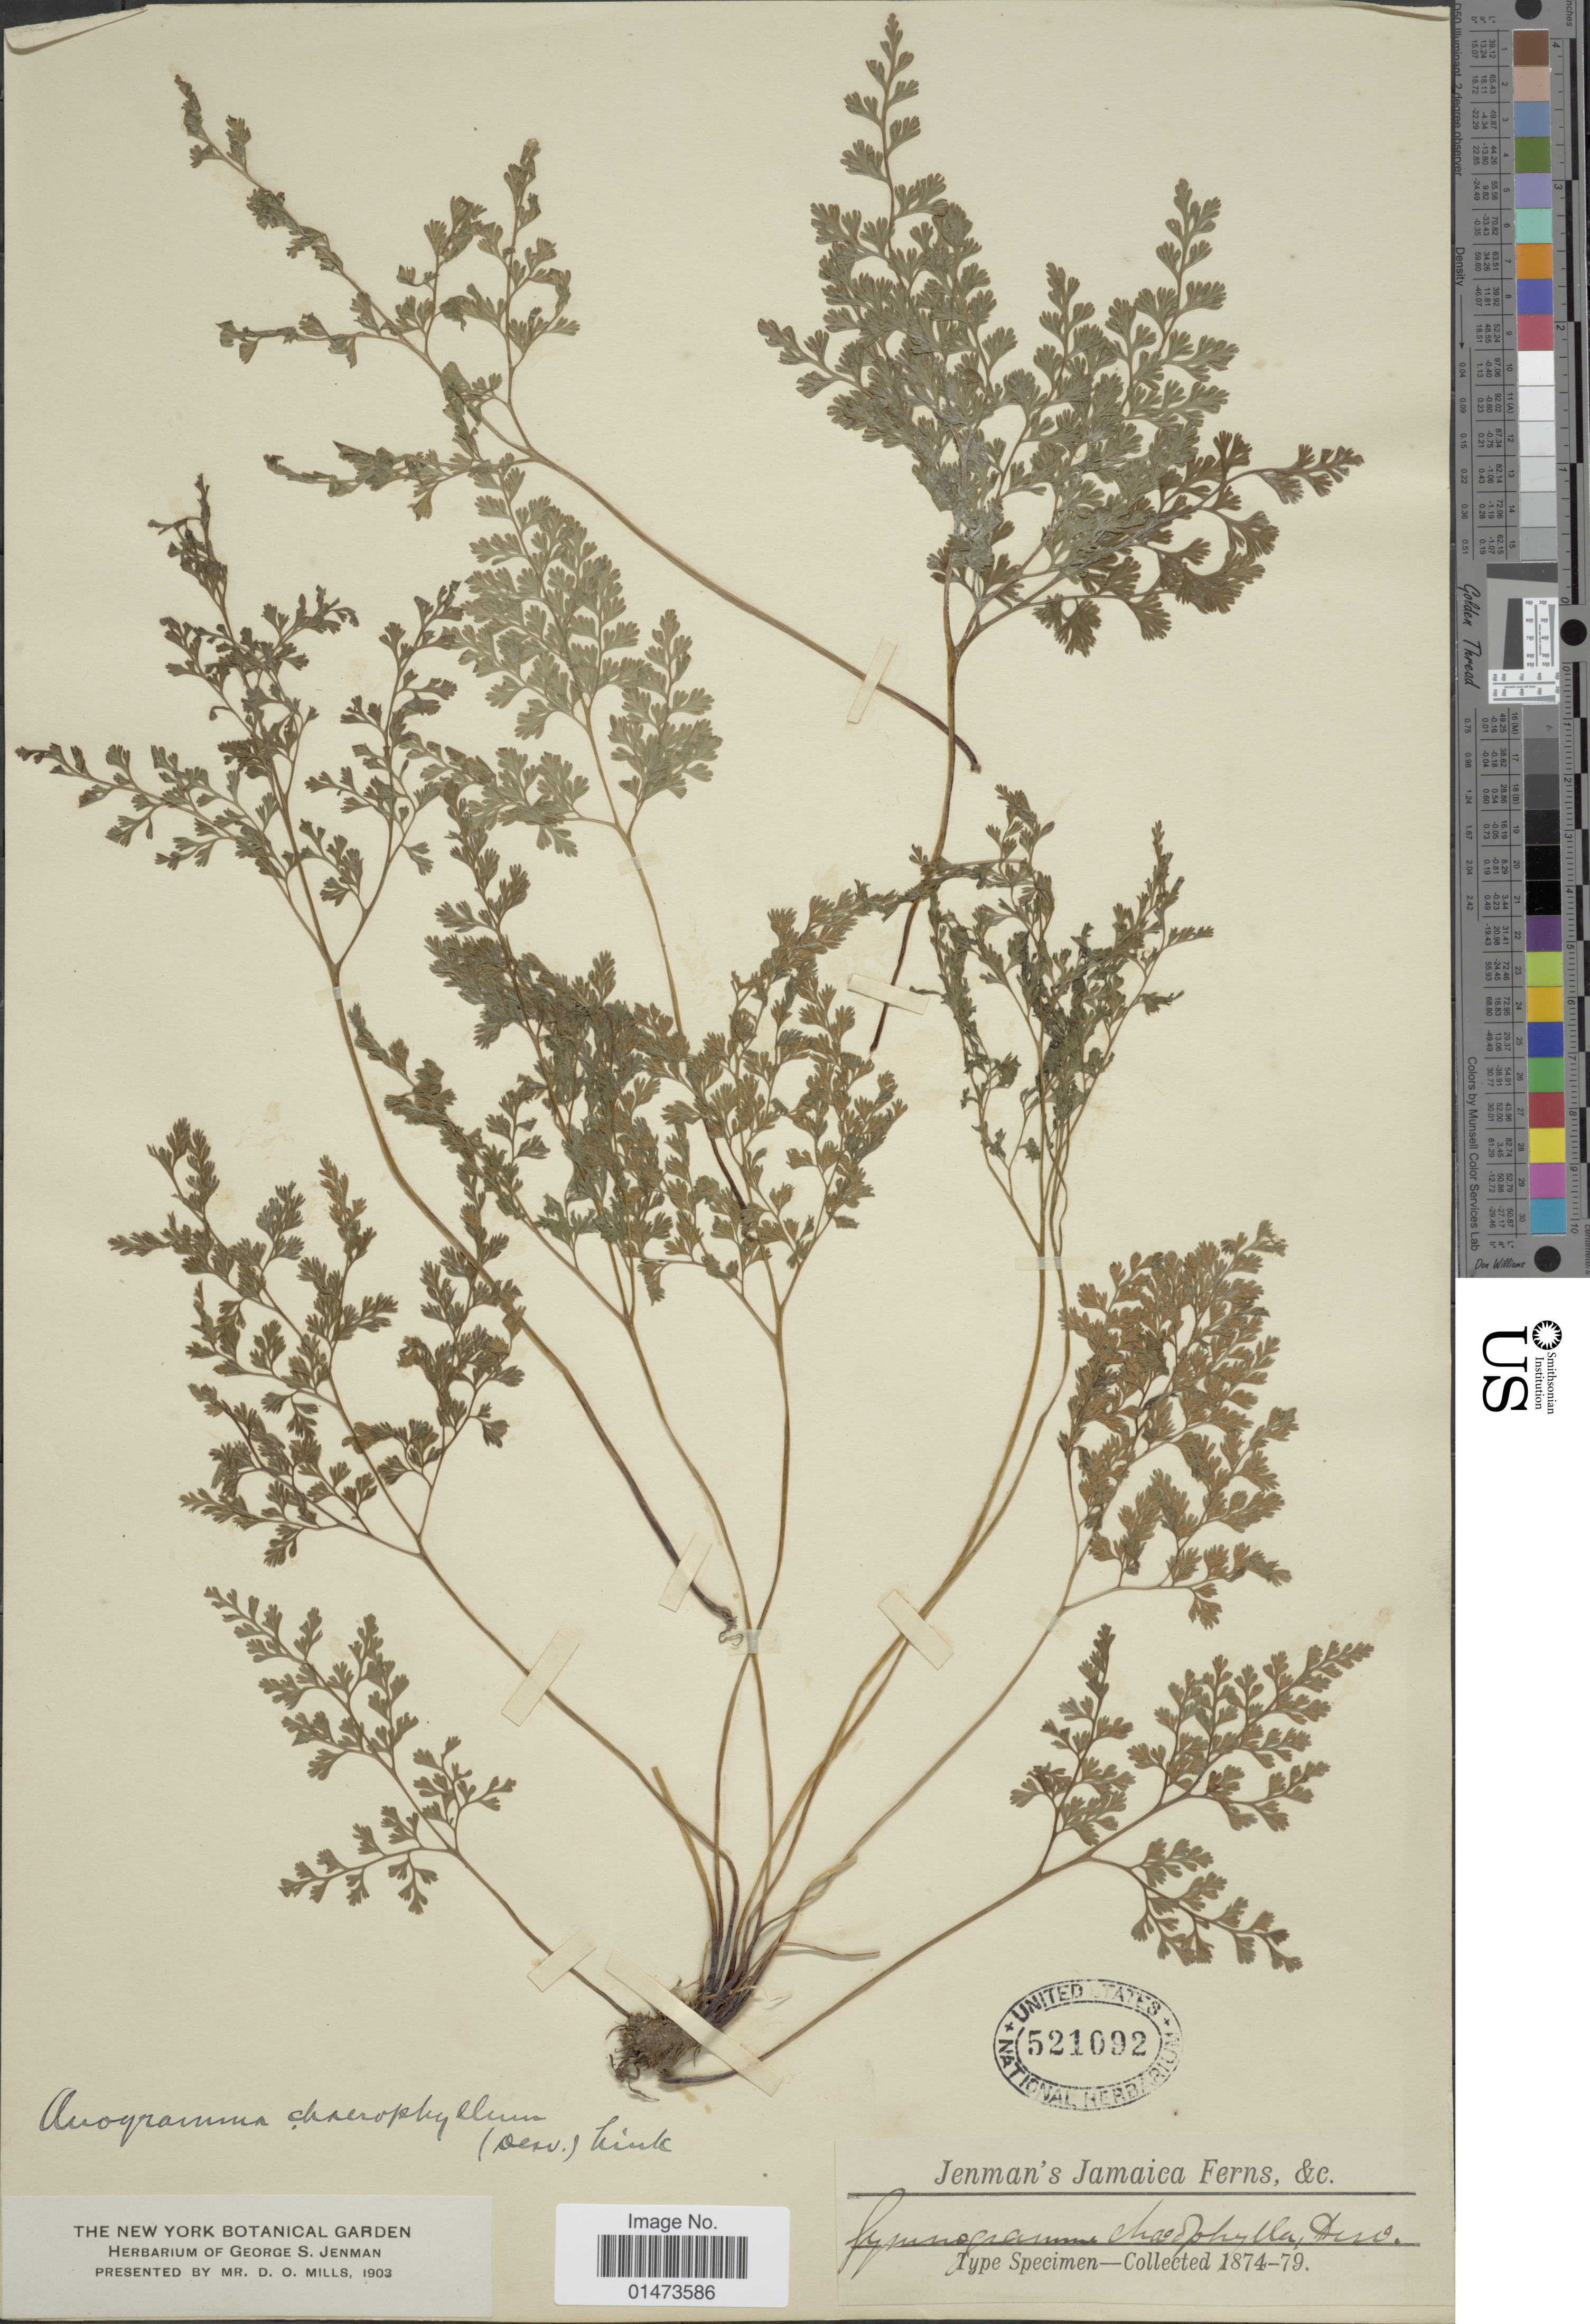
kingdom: Plantae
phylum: Tracheophyta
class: Polypodiopsida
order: Polypodiales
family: Pteridaceae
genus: Anogramma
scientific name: Anogramma chaerophylla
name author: (Desv.) Link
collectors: G. S. Jenman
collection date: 1874/1879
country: Jamaica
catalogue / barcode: US 521092